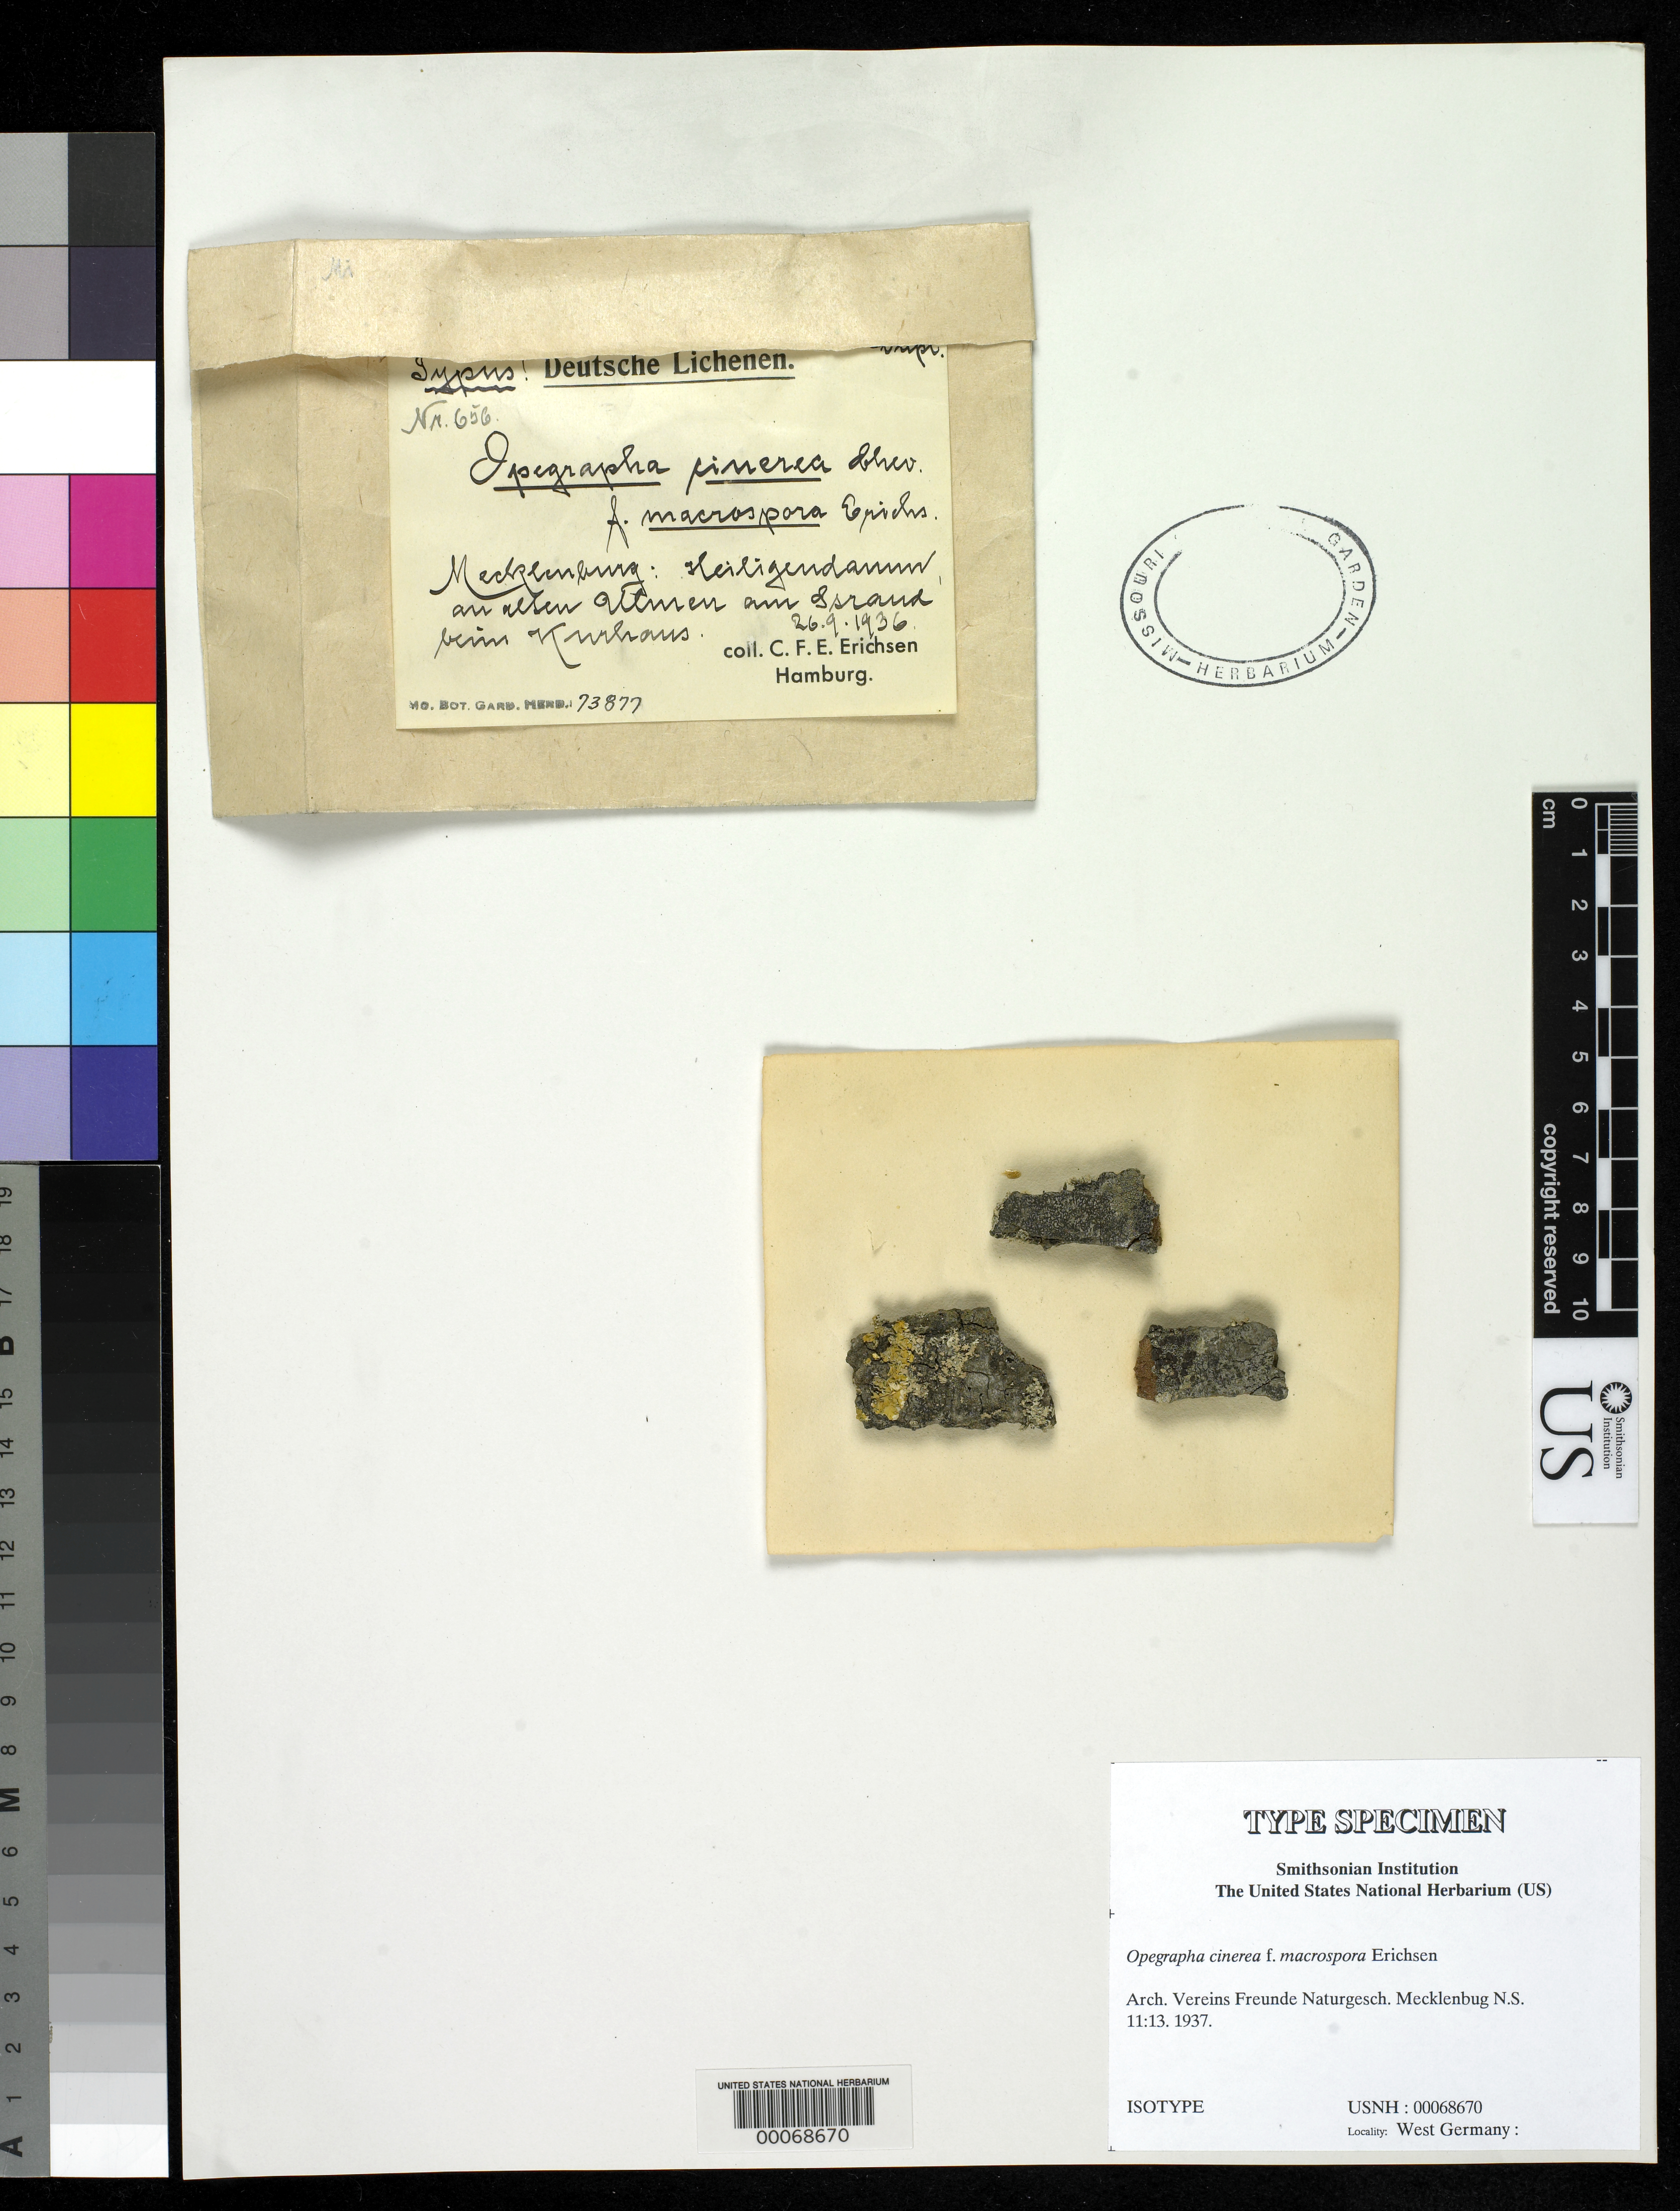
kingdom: Fungi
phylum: Ascomycota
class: Arthoniomycetes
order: Arthoniales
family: Opegraphaceae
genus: Opegrapha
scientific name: Opegrapha cinerea f. macrospora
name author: Erichsen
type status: Isotype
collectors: C. F. E. Erichsen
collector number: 656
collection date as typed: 26 Sep 1936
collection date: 1936-09-26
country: Germany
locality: West Germany.